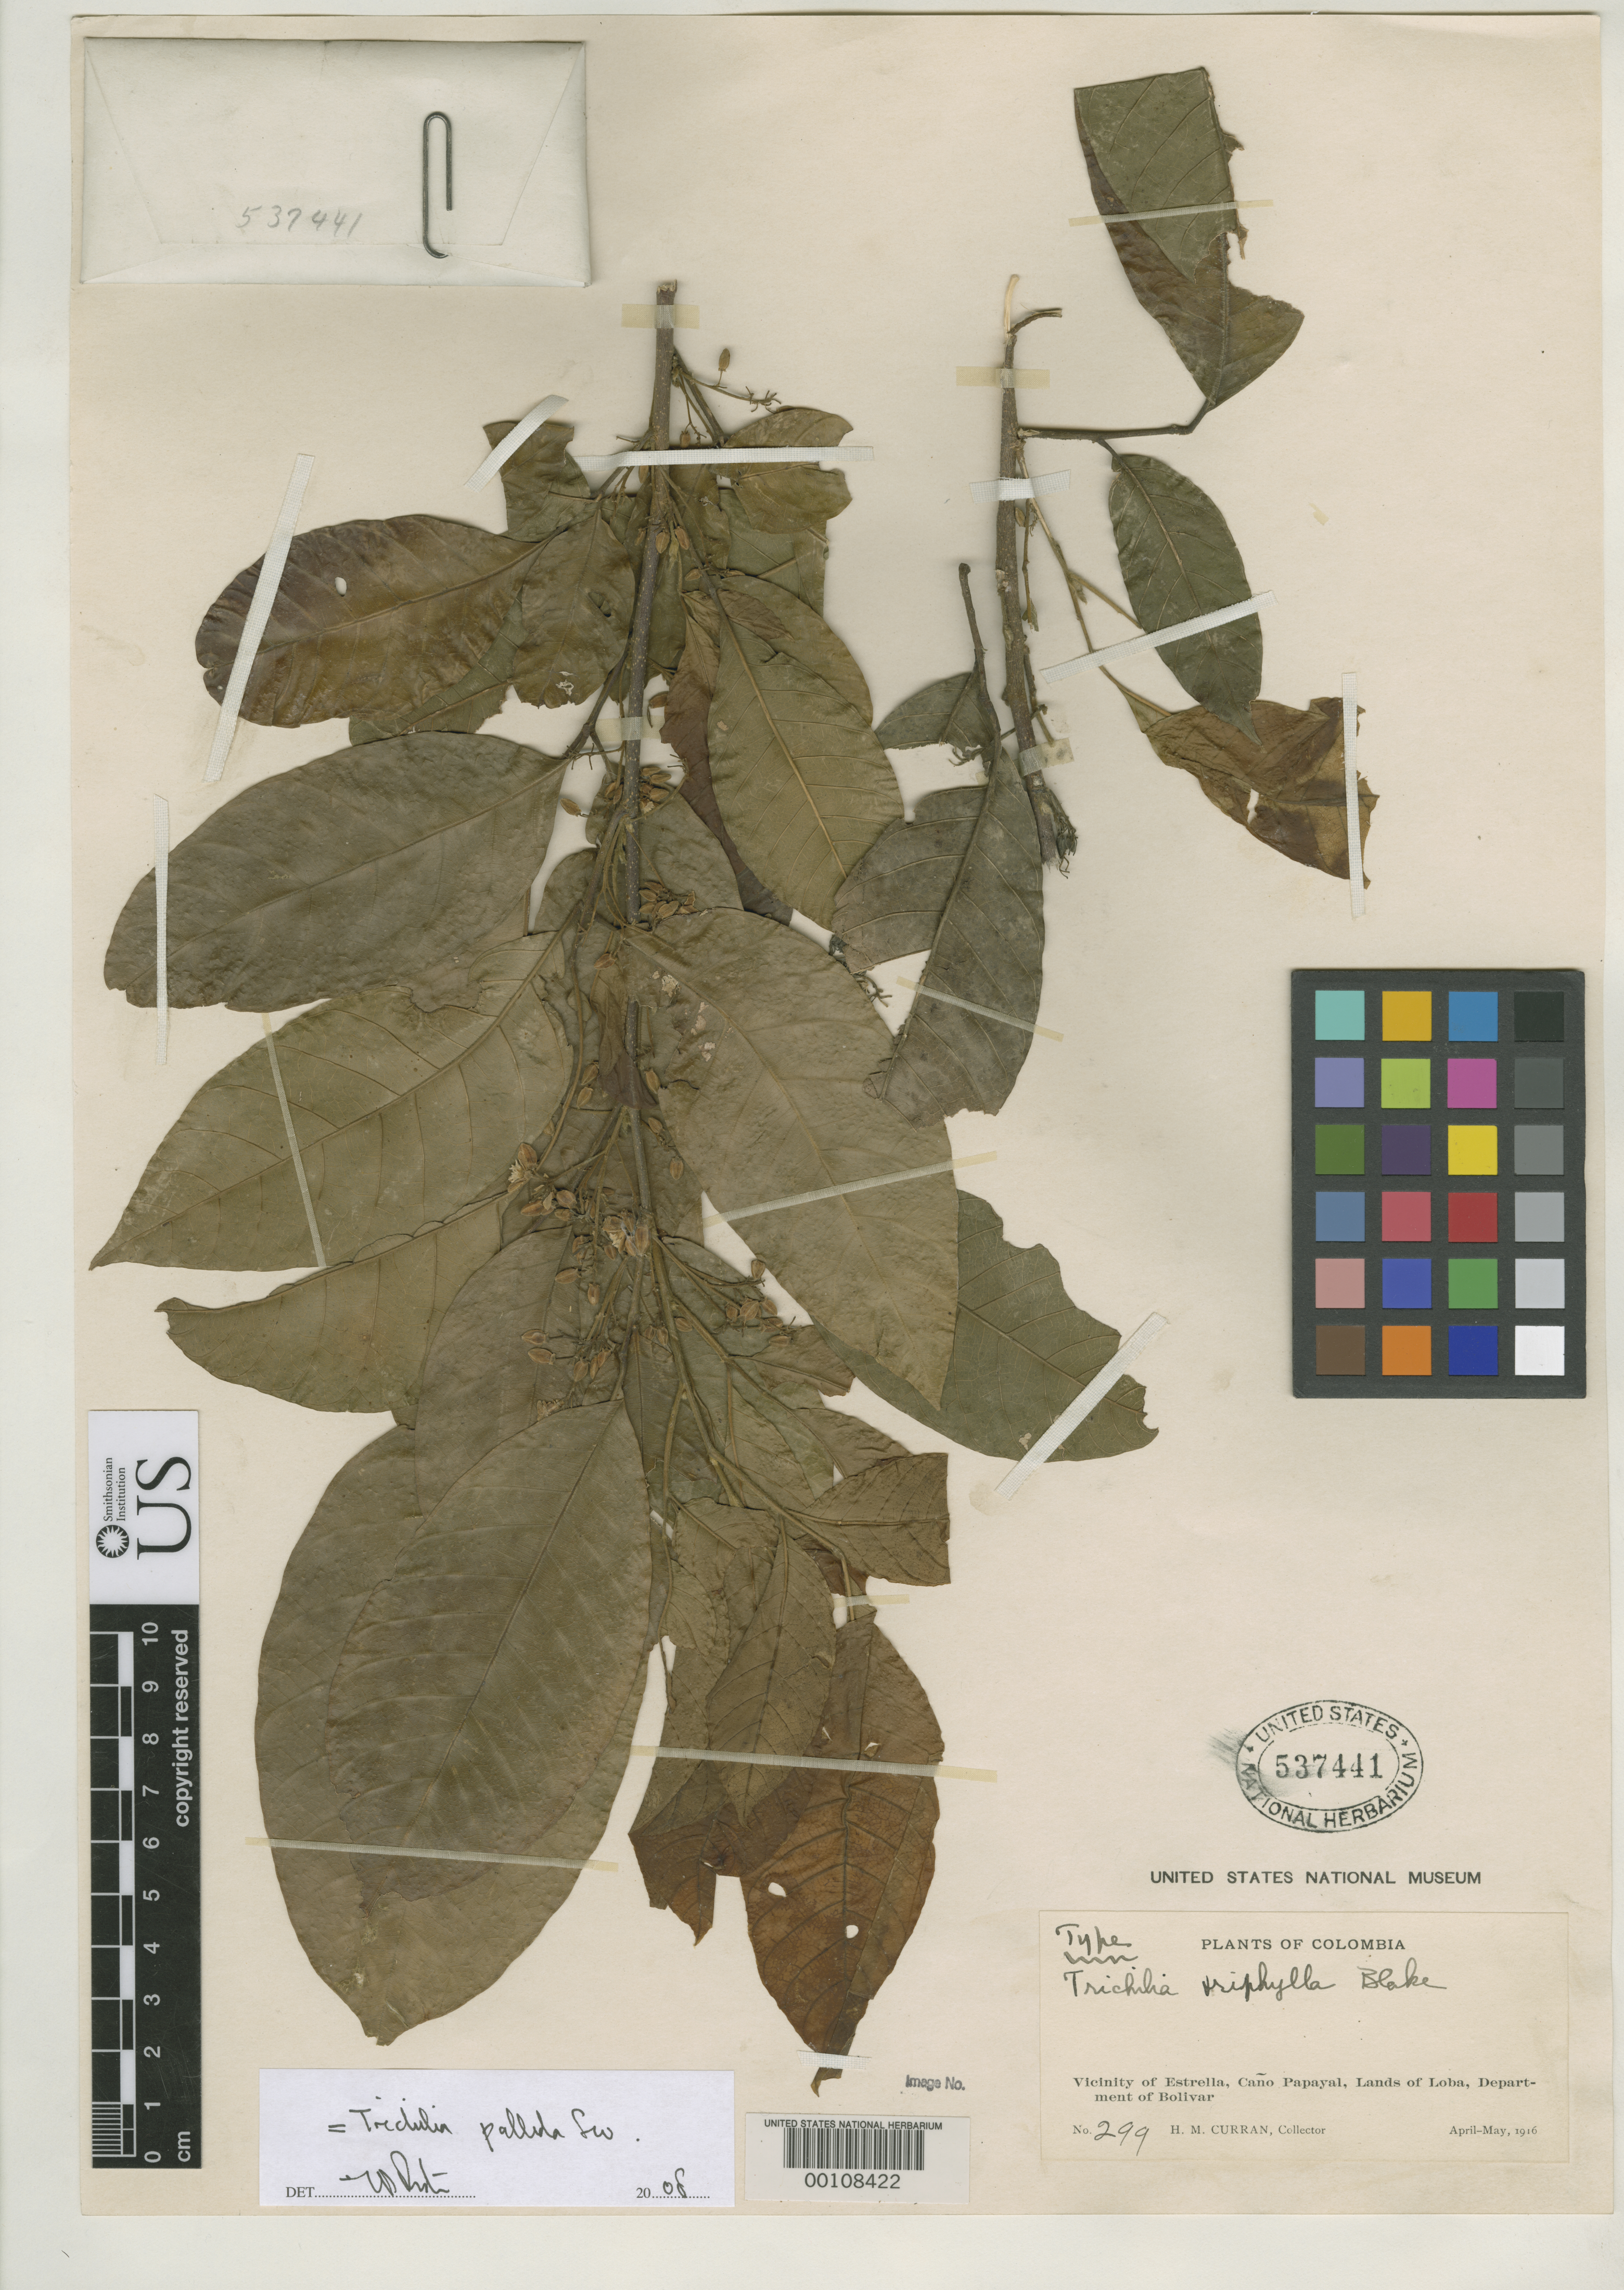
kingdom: Plantae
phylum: Tracheophyta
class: Magnoliopsida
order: Sapindales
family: Meliaceae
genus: Trichilia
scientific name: Trichilia triphylla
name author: S.F. Blake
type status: Holotype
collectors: H. M. Curran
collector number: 299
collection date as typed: Apr 1916 or -- May 1916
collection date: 1916-04 or 1916-05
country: Colombia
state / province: Bolívar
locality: Vicinity of Estrella, Caño Papayal, Lands of Loba.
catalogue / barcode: US 537441